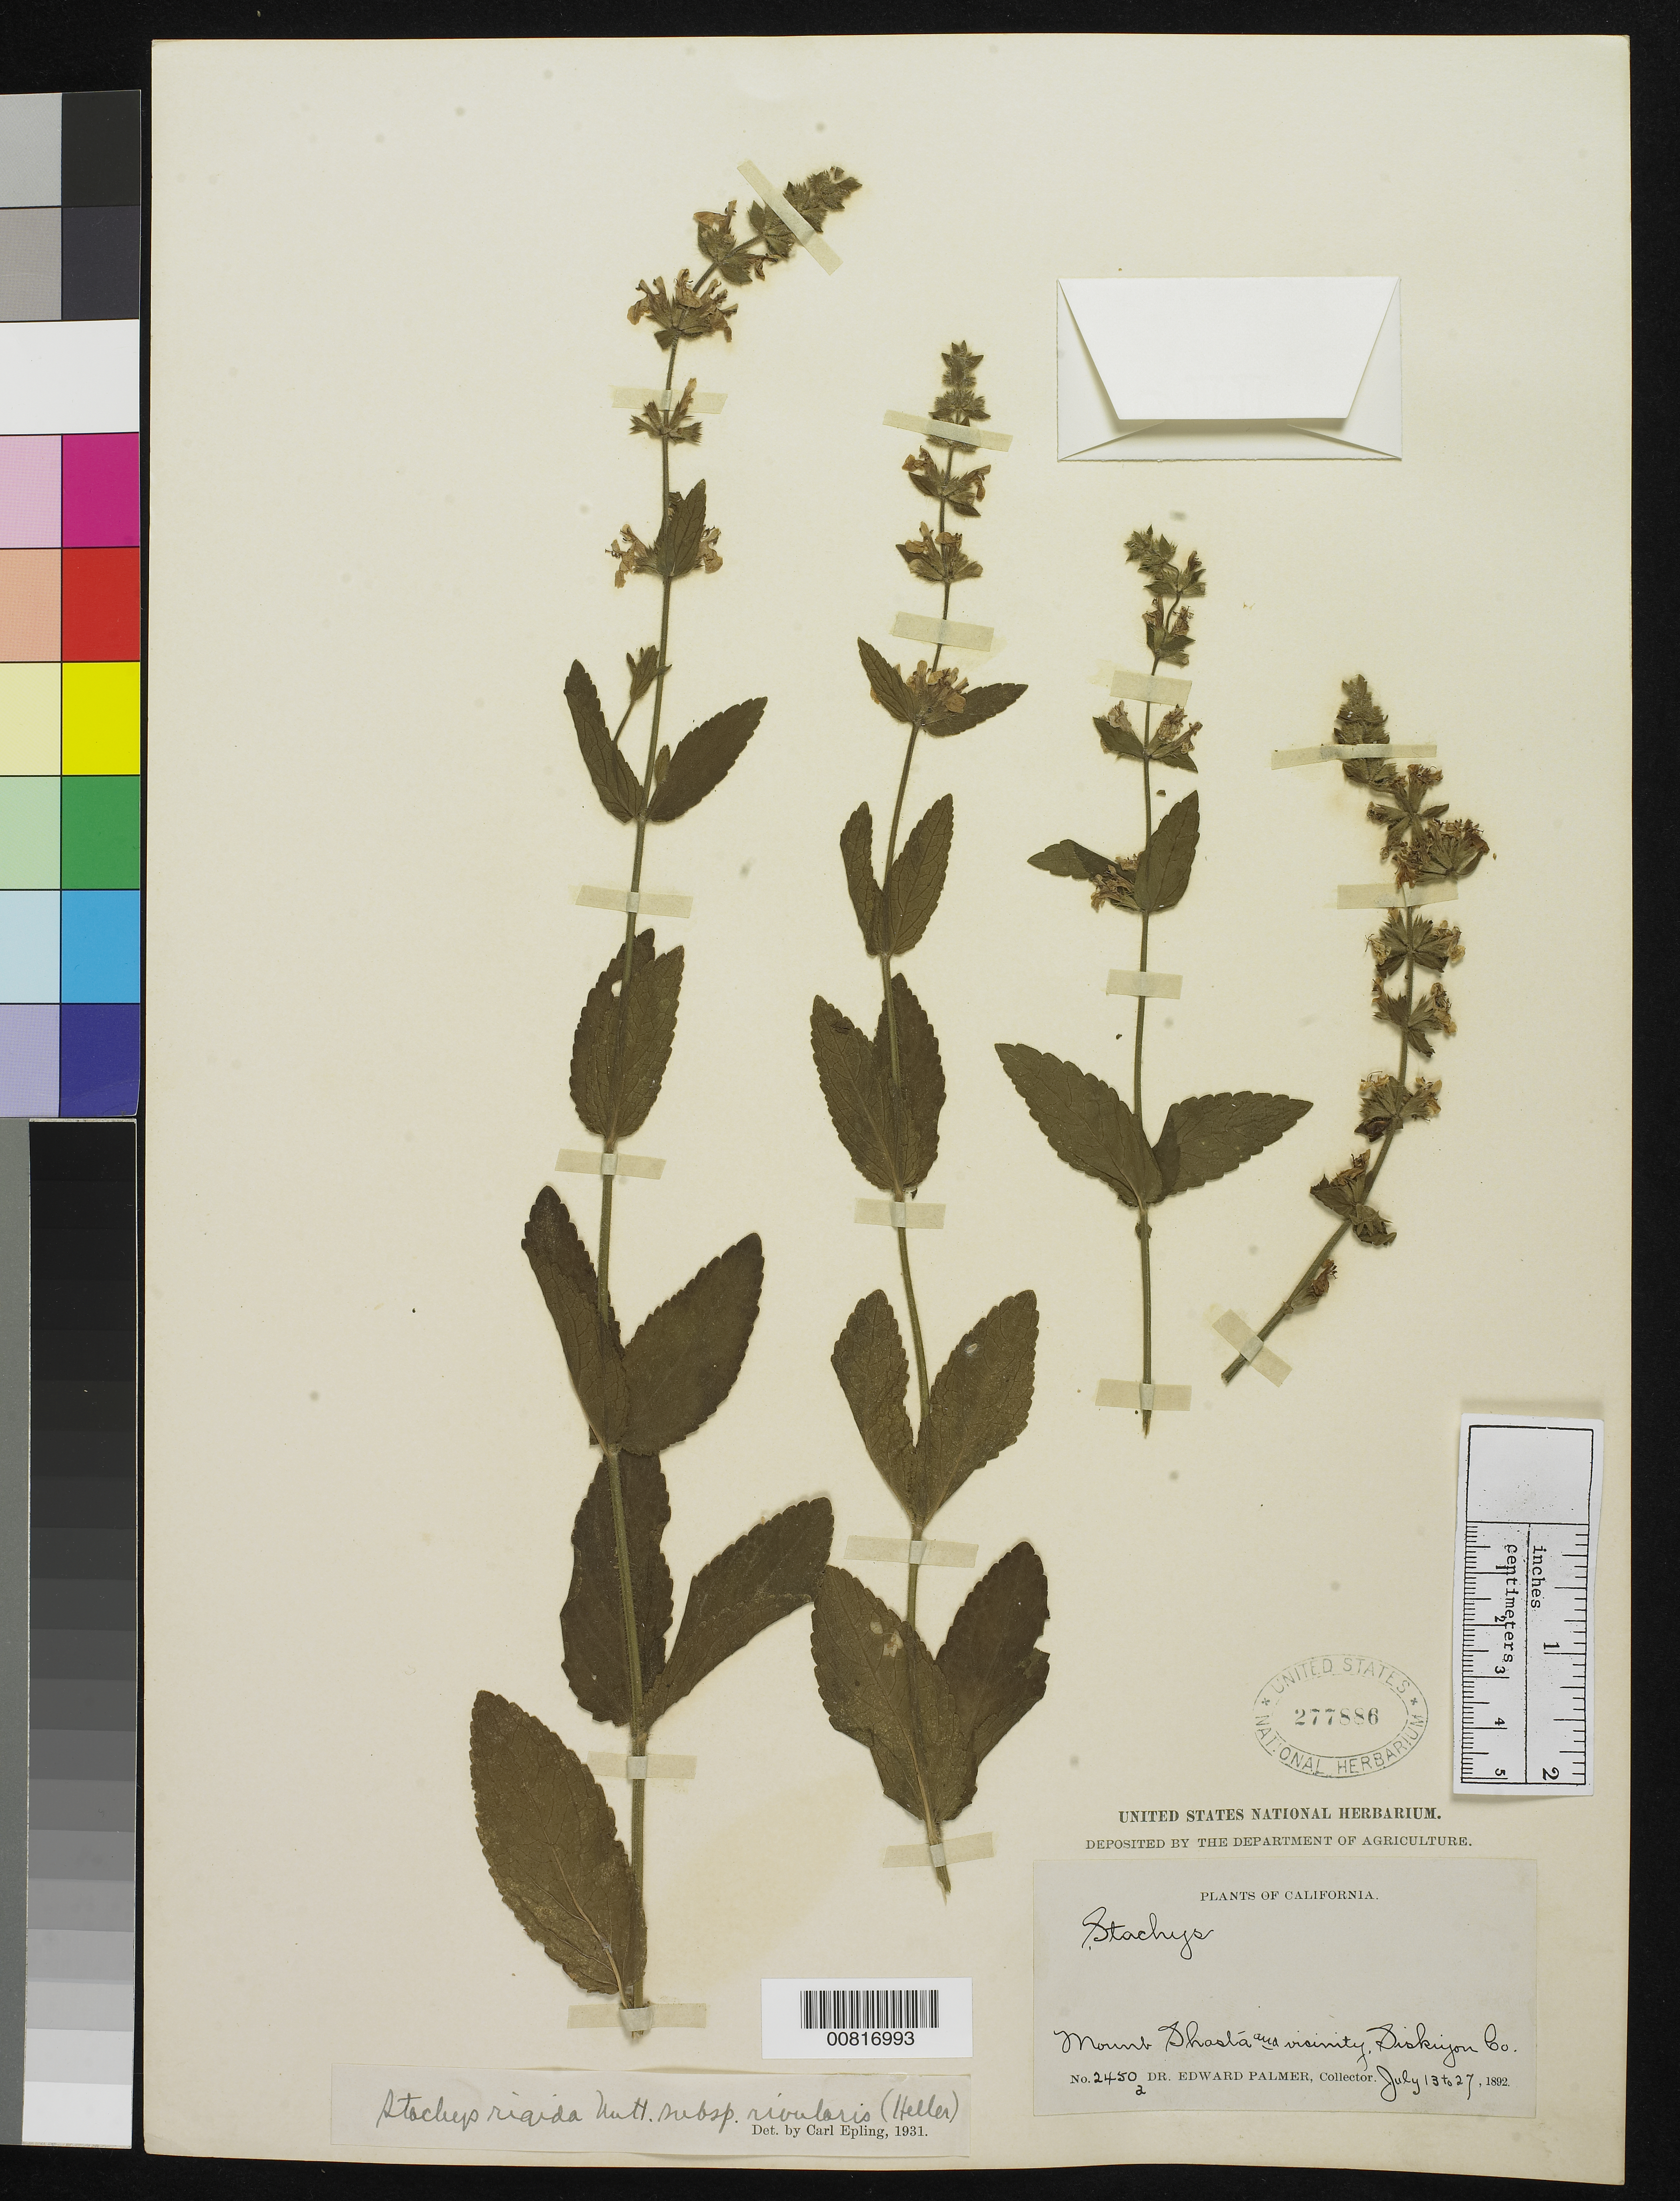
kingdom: Plantae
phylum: Tracheophyta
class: Magnoliopsida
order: Lamiales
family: Lamiaceae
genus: Stachys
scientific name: Stachys rigida subsp. rivularis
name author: Epling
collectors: E. Palmer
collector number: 2450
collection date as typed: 13 Jul 1892 to 27 Jul 1892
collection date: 1892-07-13/1892-07-27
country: United States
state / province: California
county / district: Siskiyou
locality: Mount Shasta and vicinity, Siskiyou County, California.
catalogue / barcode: US 277886